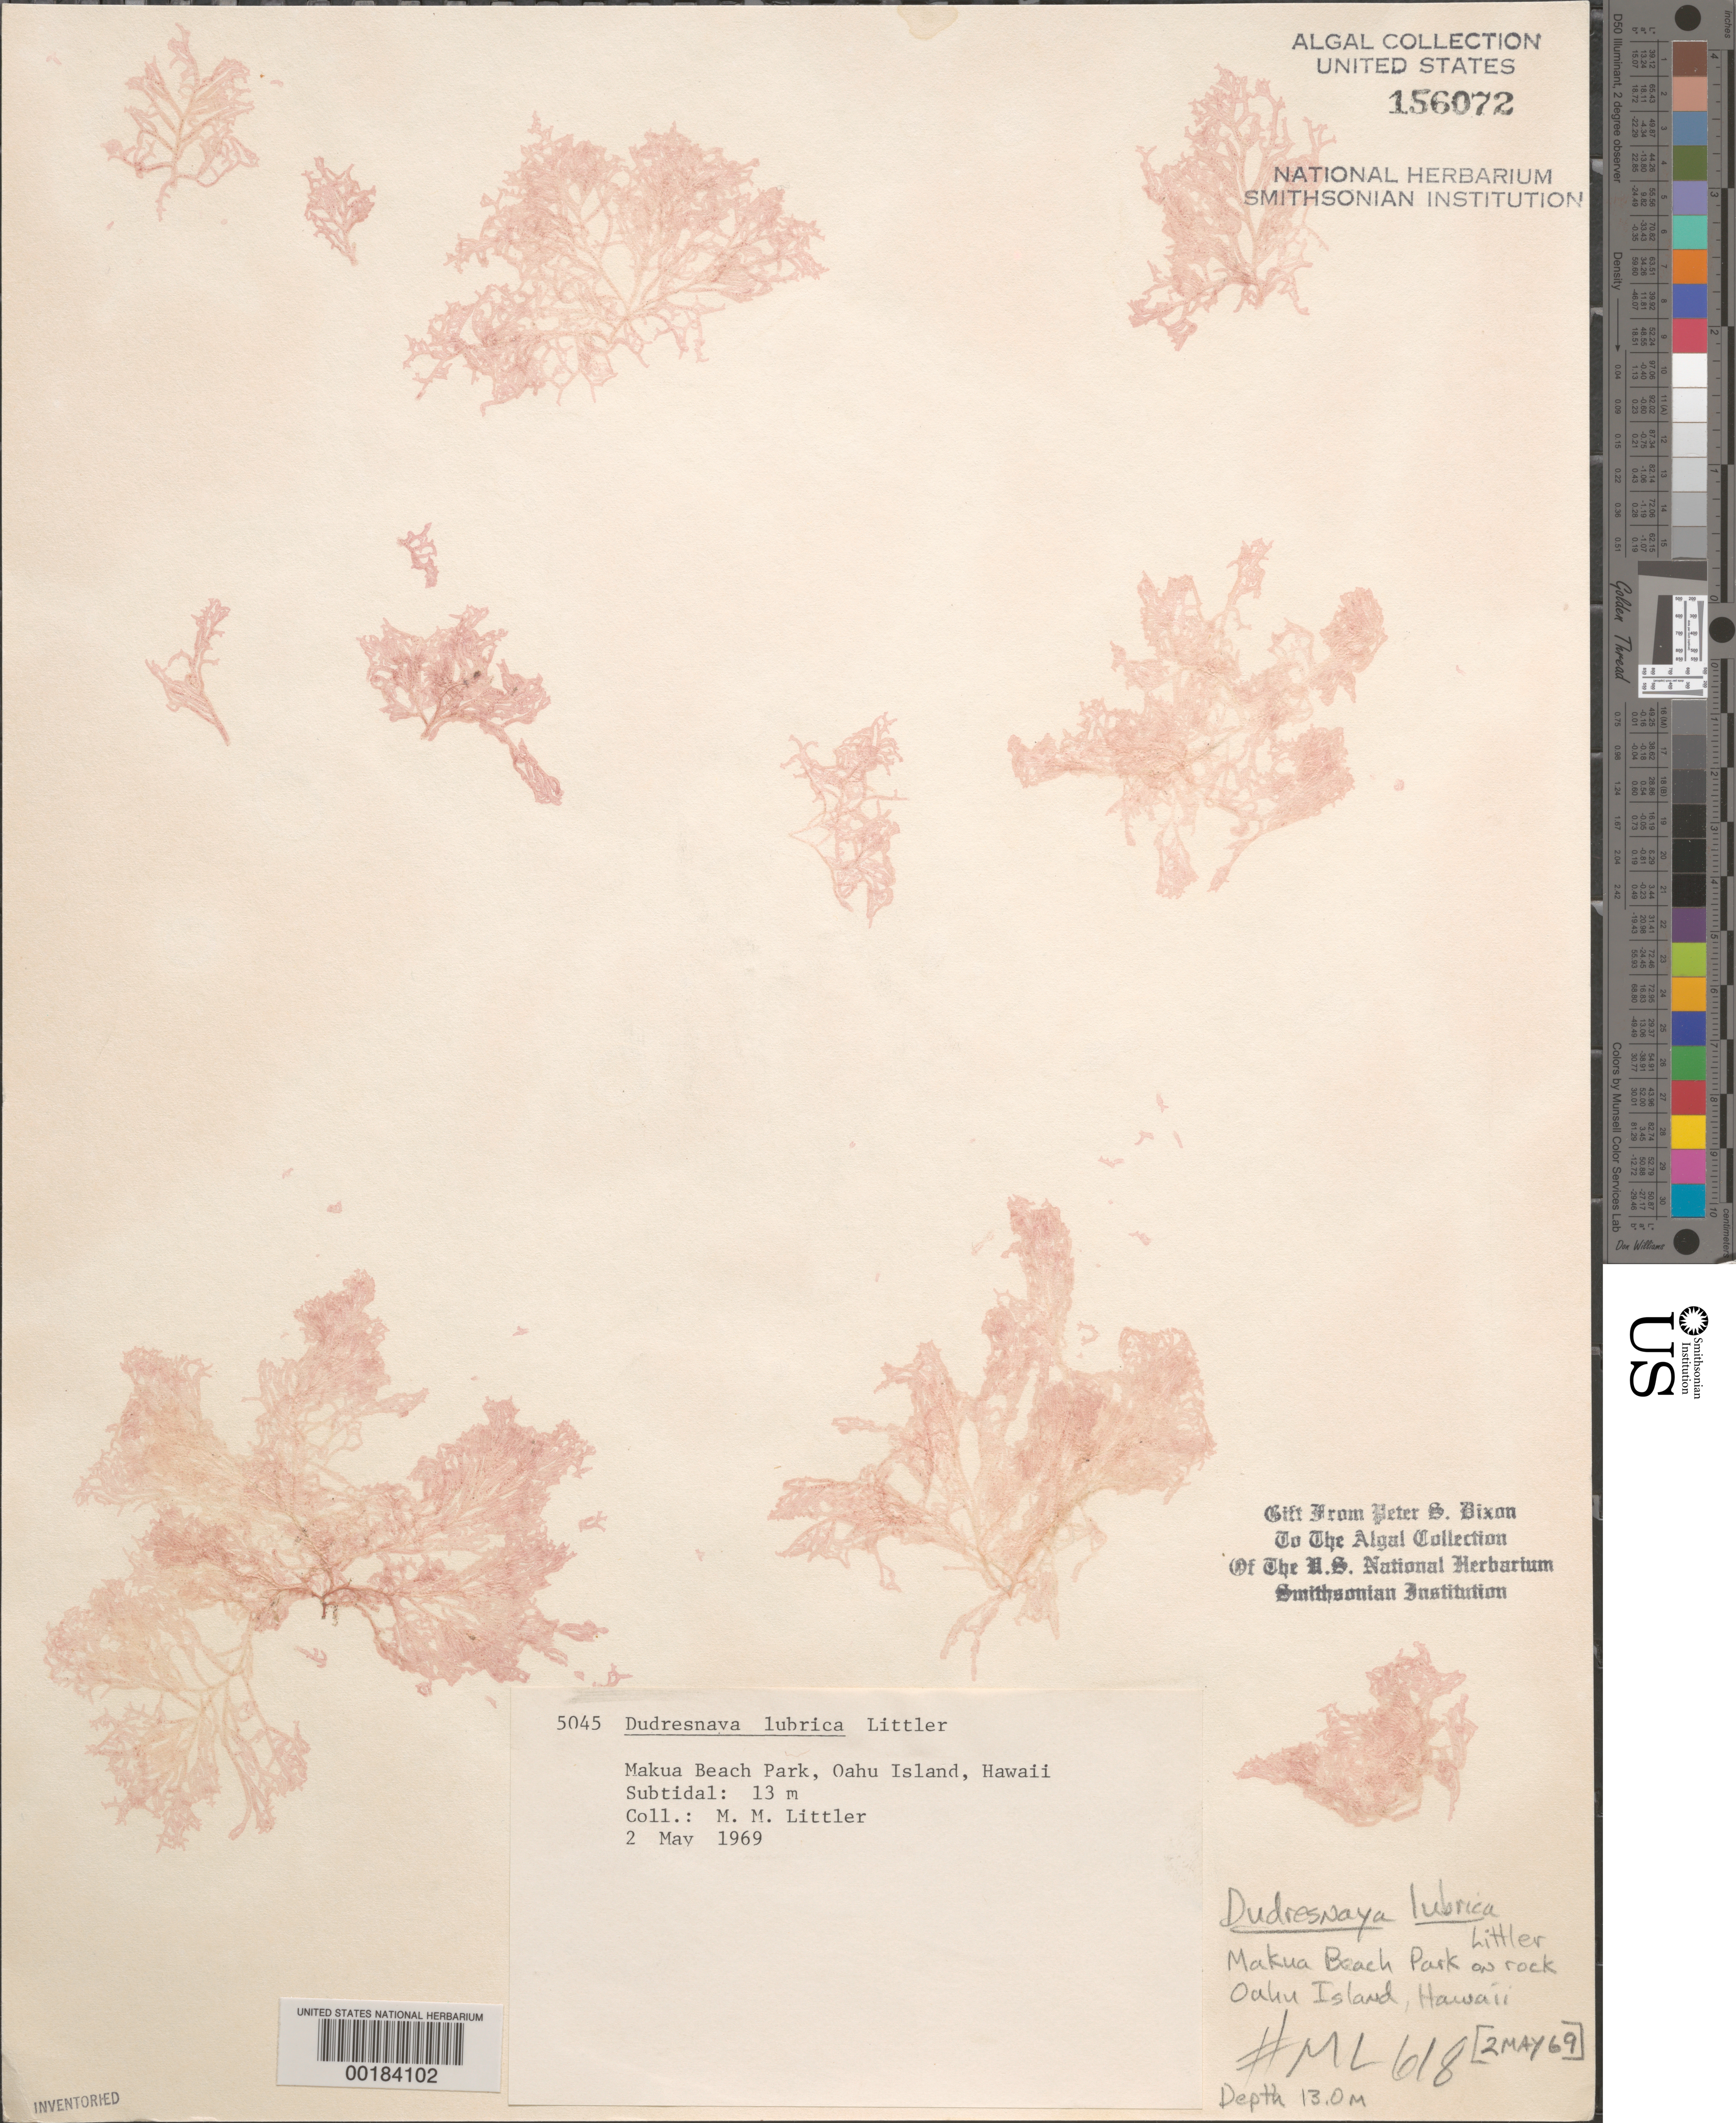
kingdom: Plantae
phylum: Rhodophyta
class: Florideophyceae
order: Gigartinales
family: Dumontiaceae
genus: Dudresnaya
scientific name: Dudresnaya littleri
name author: I.A. Abbott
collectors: M. M. Littler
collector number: ML 618 & PSD 5045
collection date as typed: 02 May 1969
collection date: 1969-05-02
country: United States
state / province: Hawaii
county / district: Honolulu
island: Oahu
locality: Makua Beach Park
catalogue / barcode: US 156072